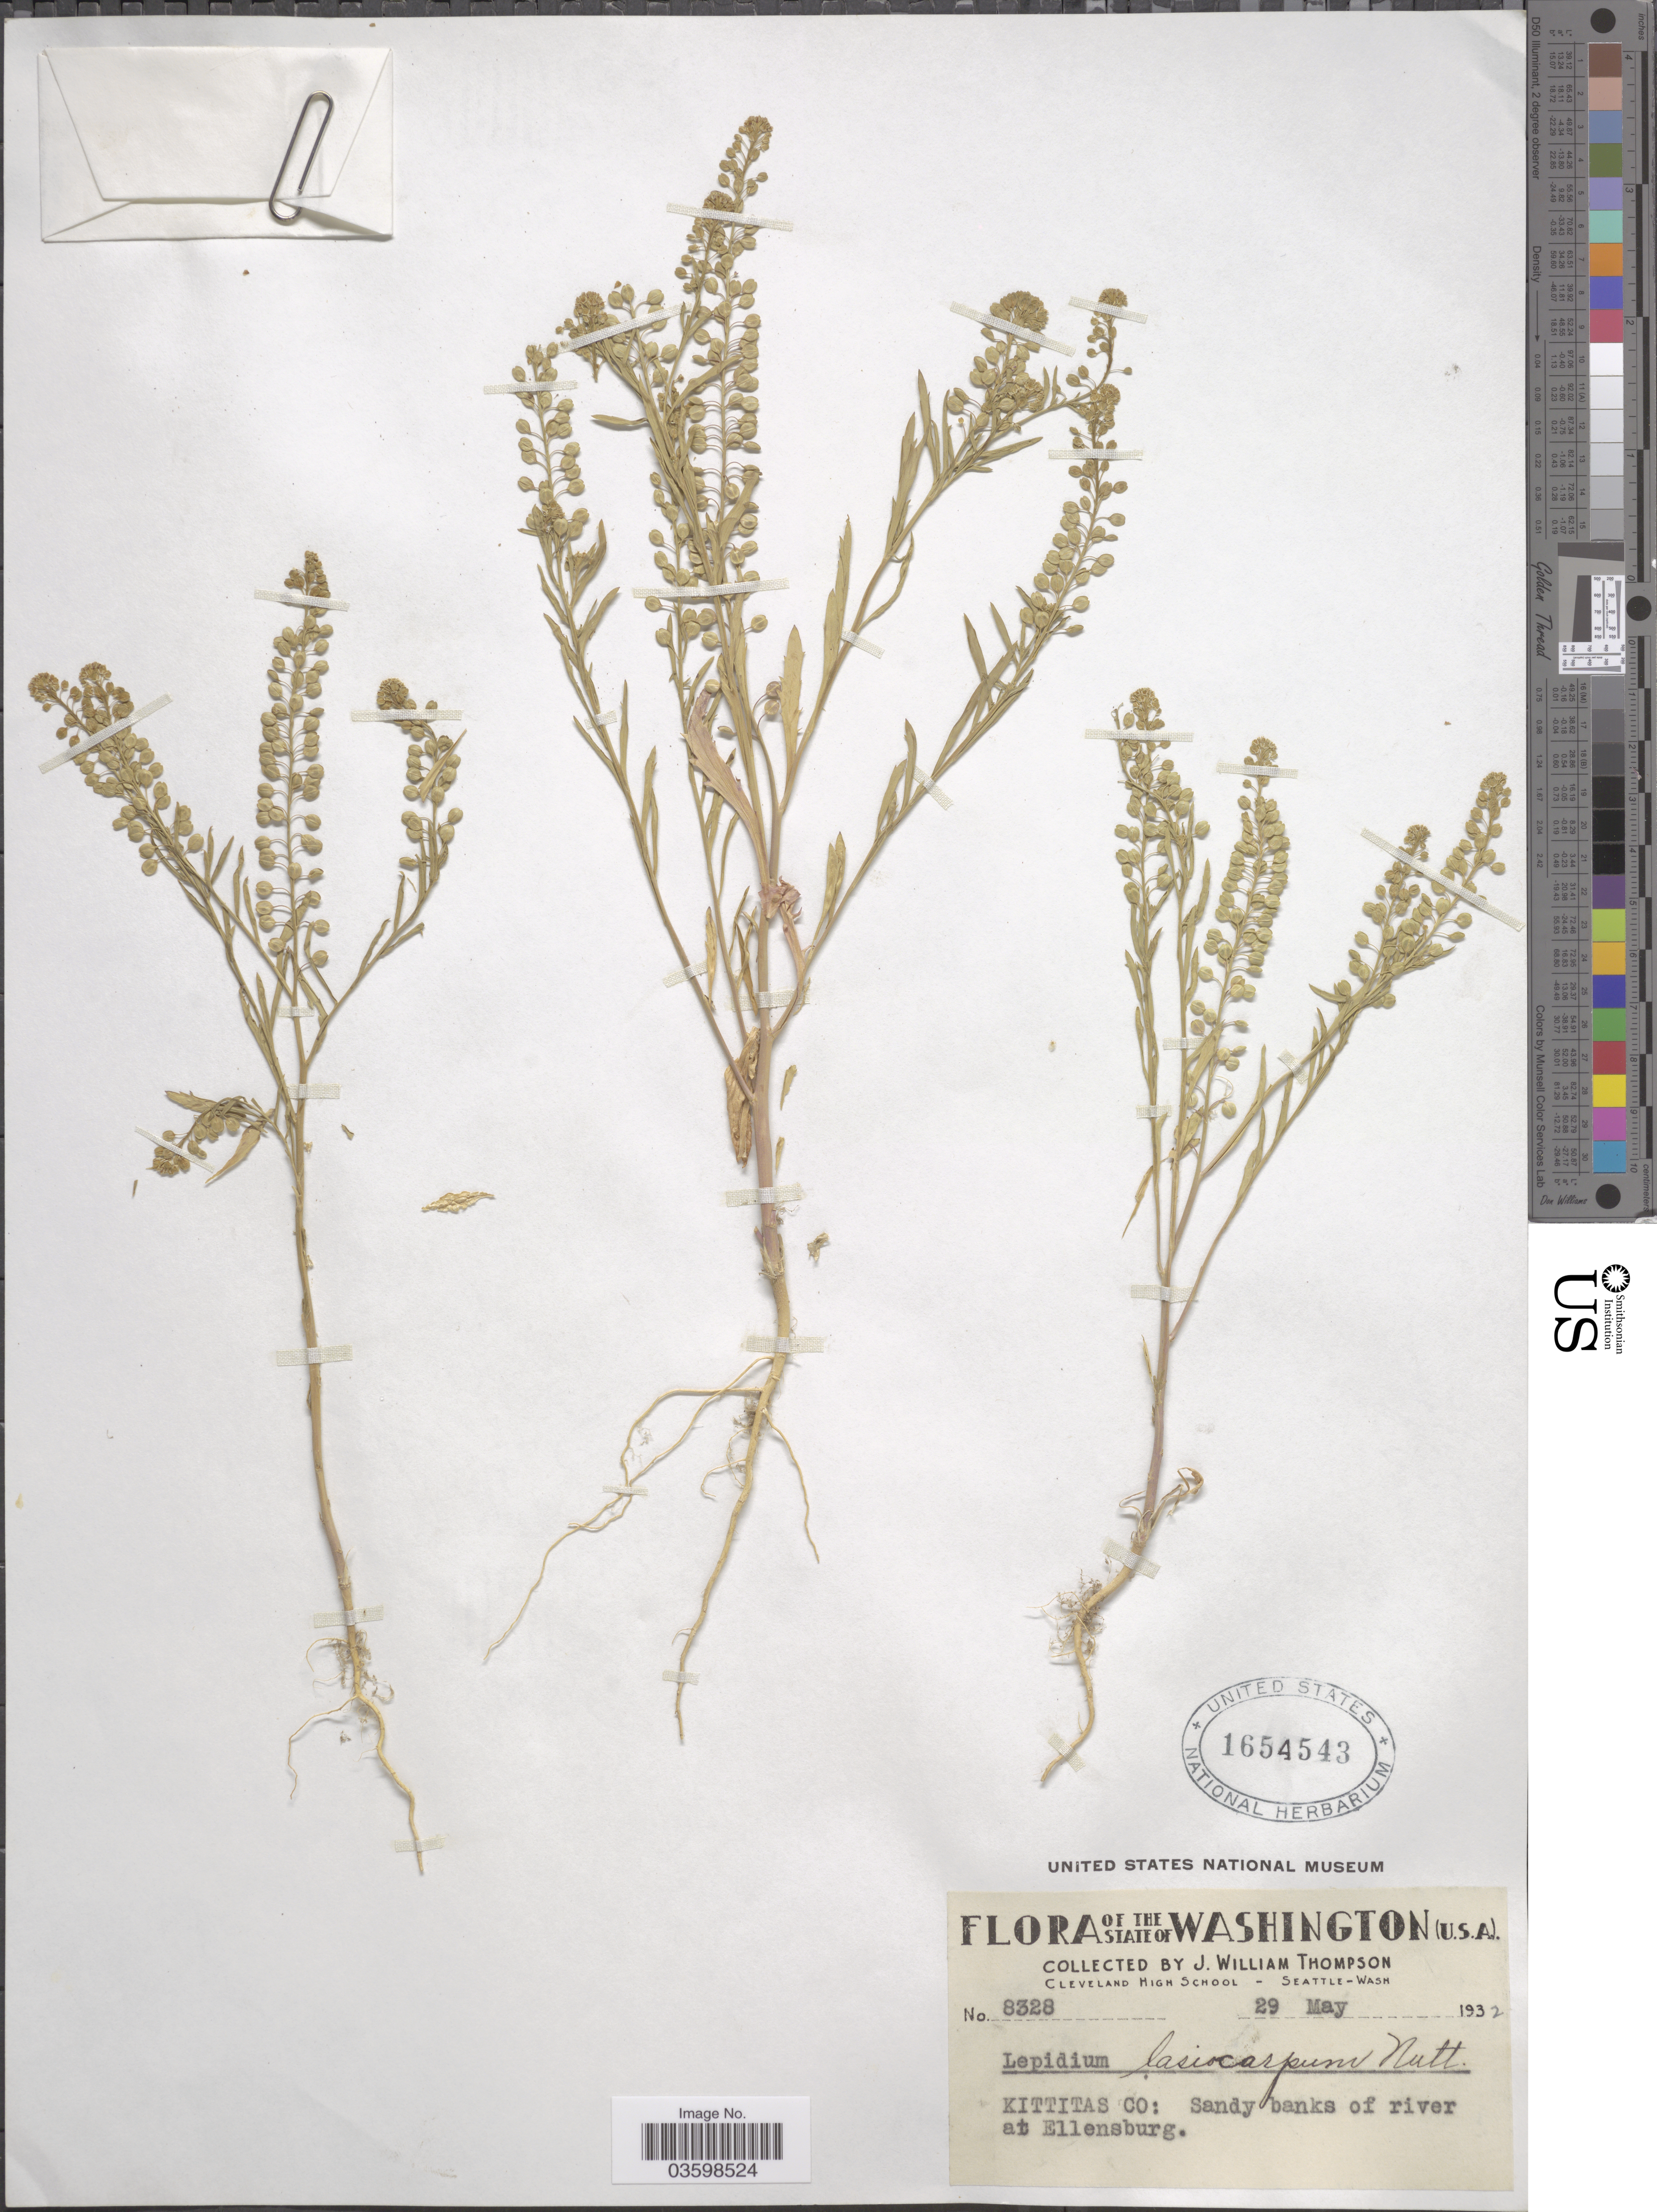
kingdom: Plantae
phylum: Tracheophyta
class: Magnoliopsida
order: Brassicales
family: Brassicaceae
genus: Lepidium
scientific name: Lepidium densiflorum var. pubecarpum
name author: (A. Nelson) Thell.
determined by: Al-Shehbaz, I. A., (MO), Missouri Botanical Garden (UNITED STATES)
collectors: J. W. Thompson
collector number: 8328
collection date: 1932-05-29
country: United States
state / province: Washington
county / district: Kittitas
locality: Kittitas Co: Sandy banks of river at Ellensburg.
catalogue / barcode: US 1654543